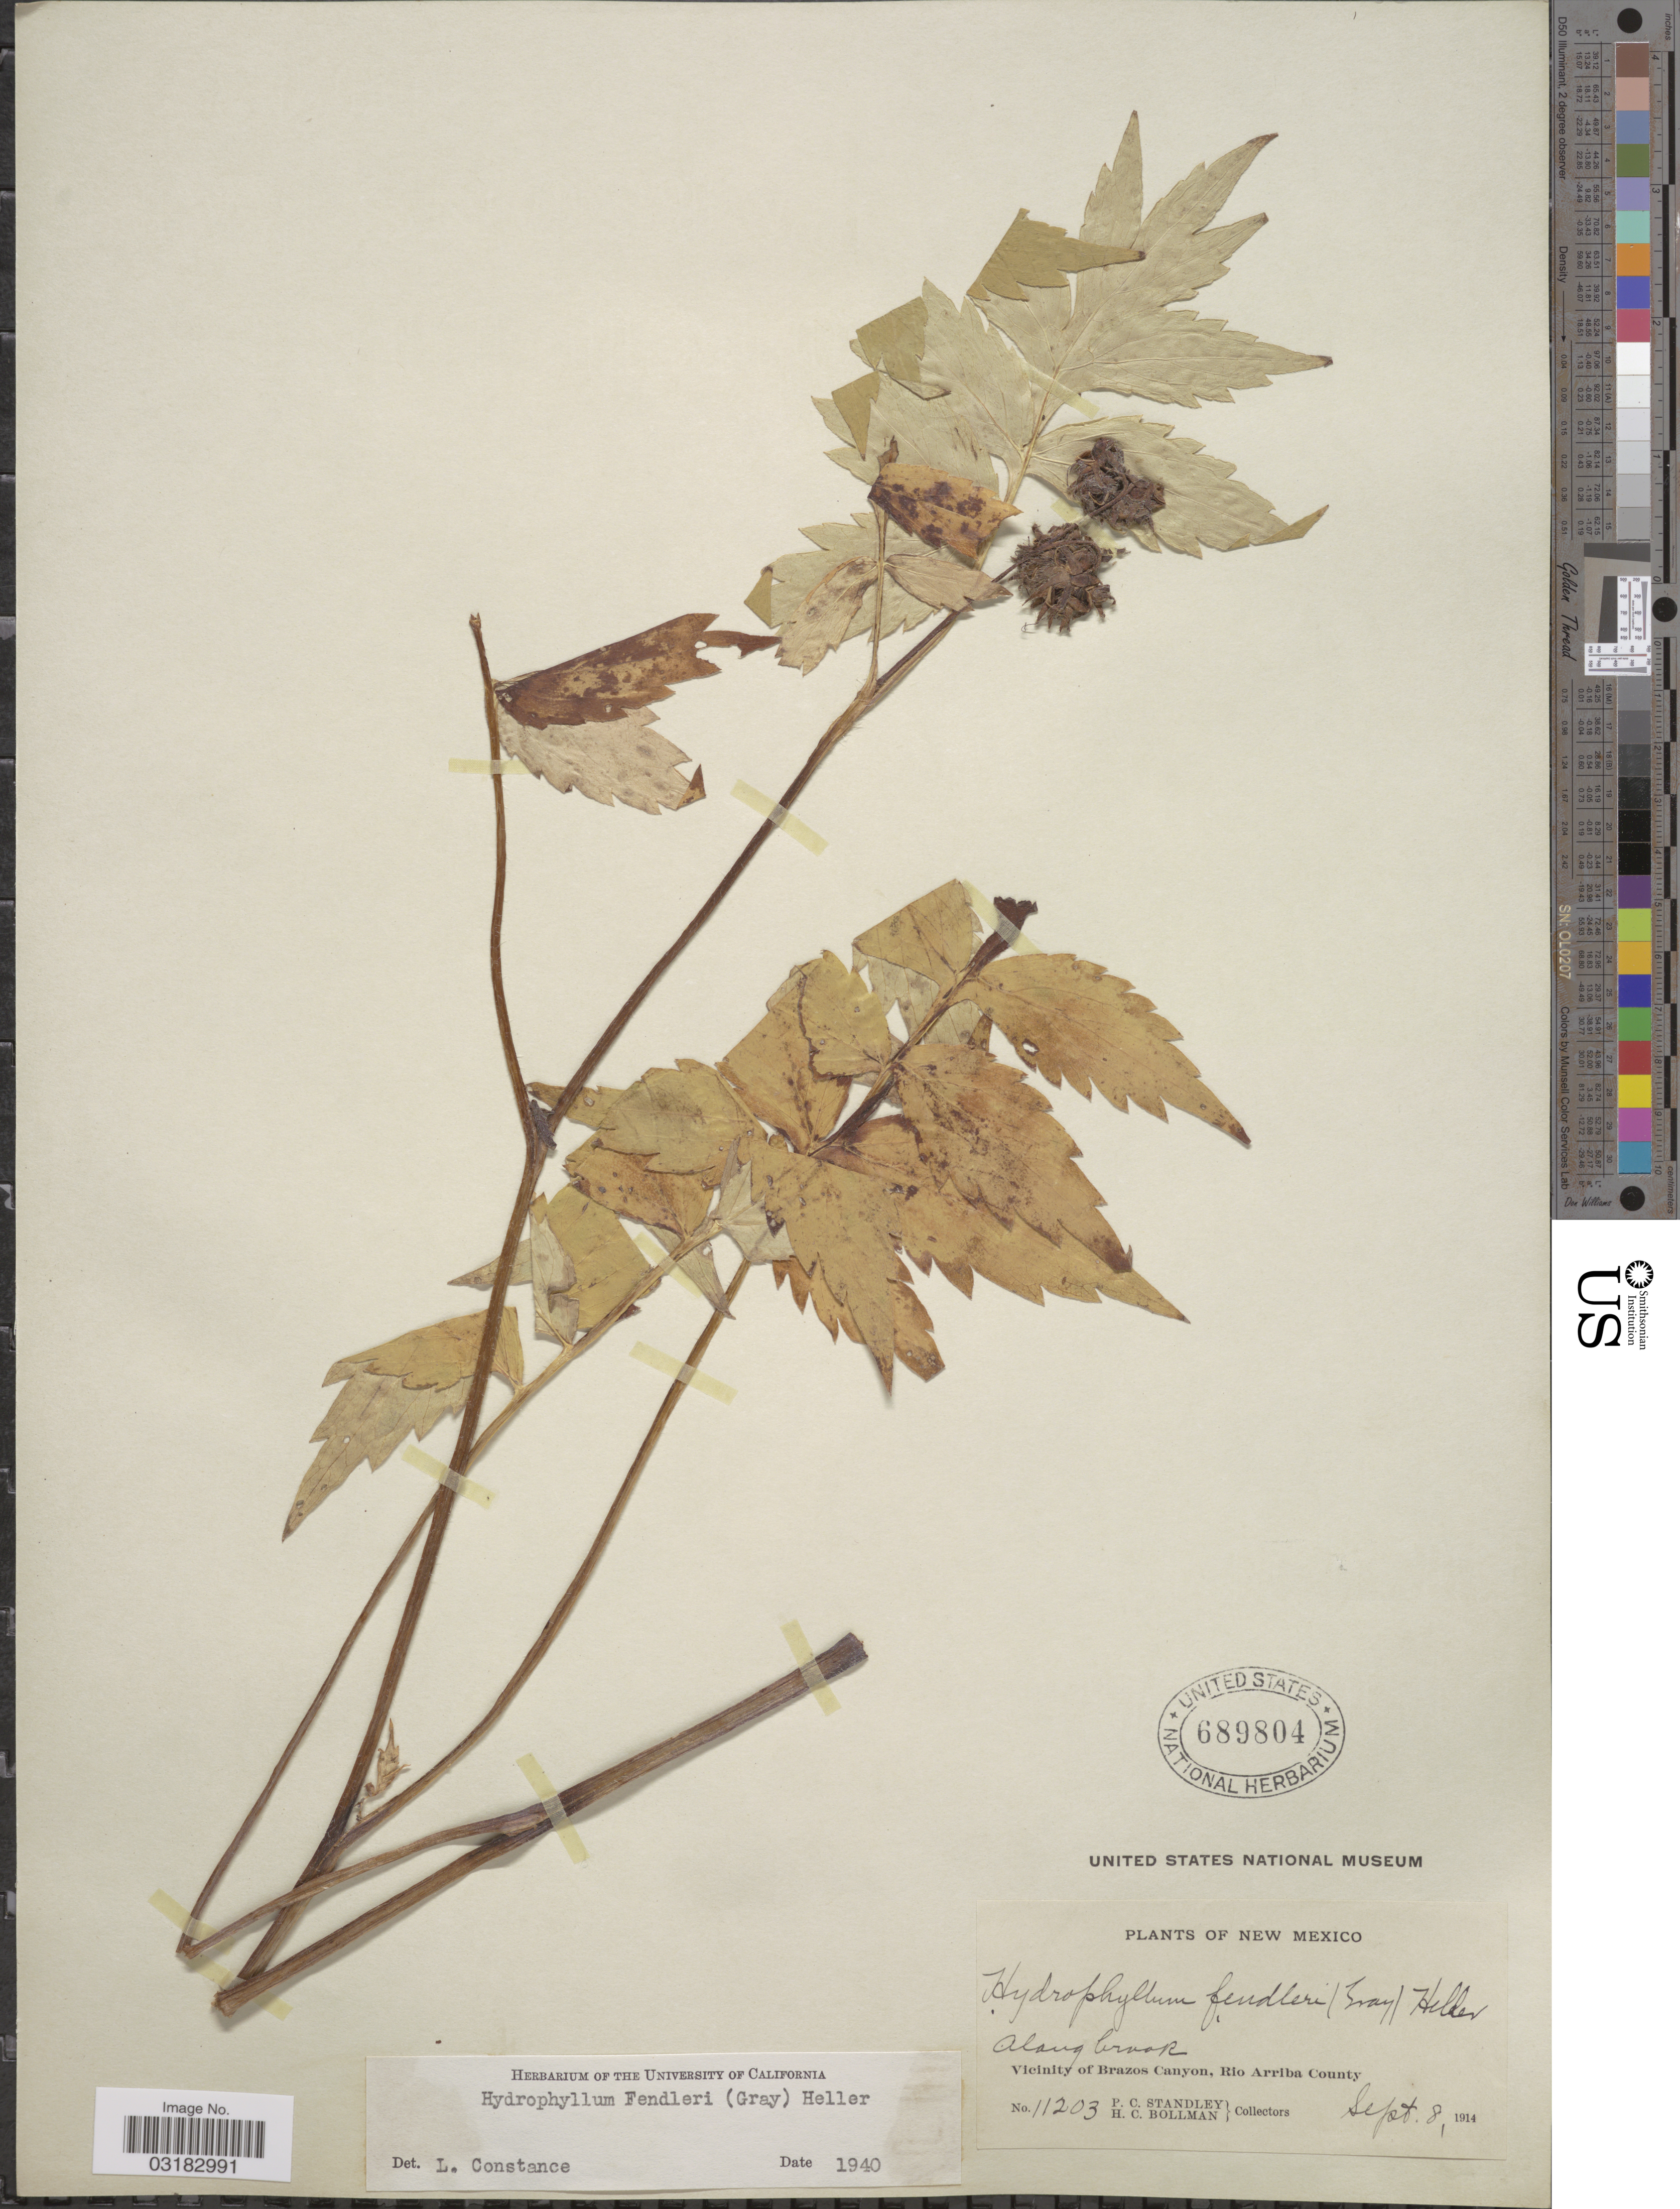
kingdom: Plantae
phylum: Tracheophyta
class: Magnoliopsida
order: Boraginales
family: Hydrophyllaceae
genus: Hydrophyllum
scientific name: Hydrophyllum fendleri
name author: (A. Gray) A. Heller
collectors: P. C. Standley & H. C. Bollman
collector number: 11203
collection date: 1914-09-08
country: United States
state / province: New Mexico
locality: Along brook. Vicinity of Brazos Canyon, Rio Arriba County.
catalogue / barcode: US 689804